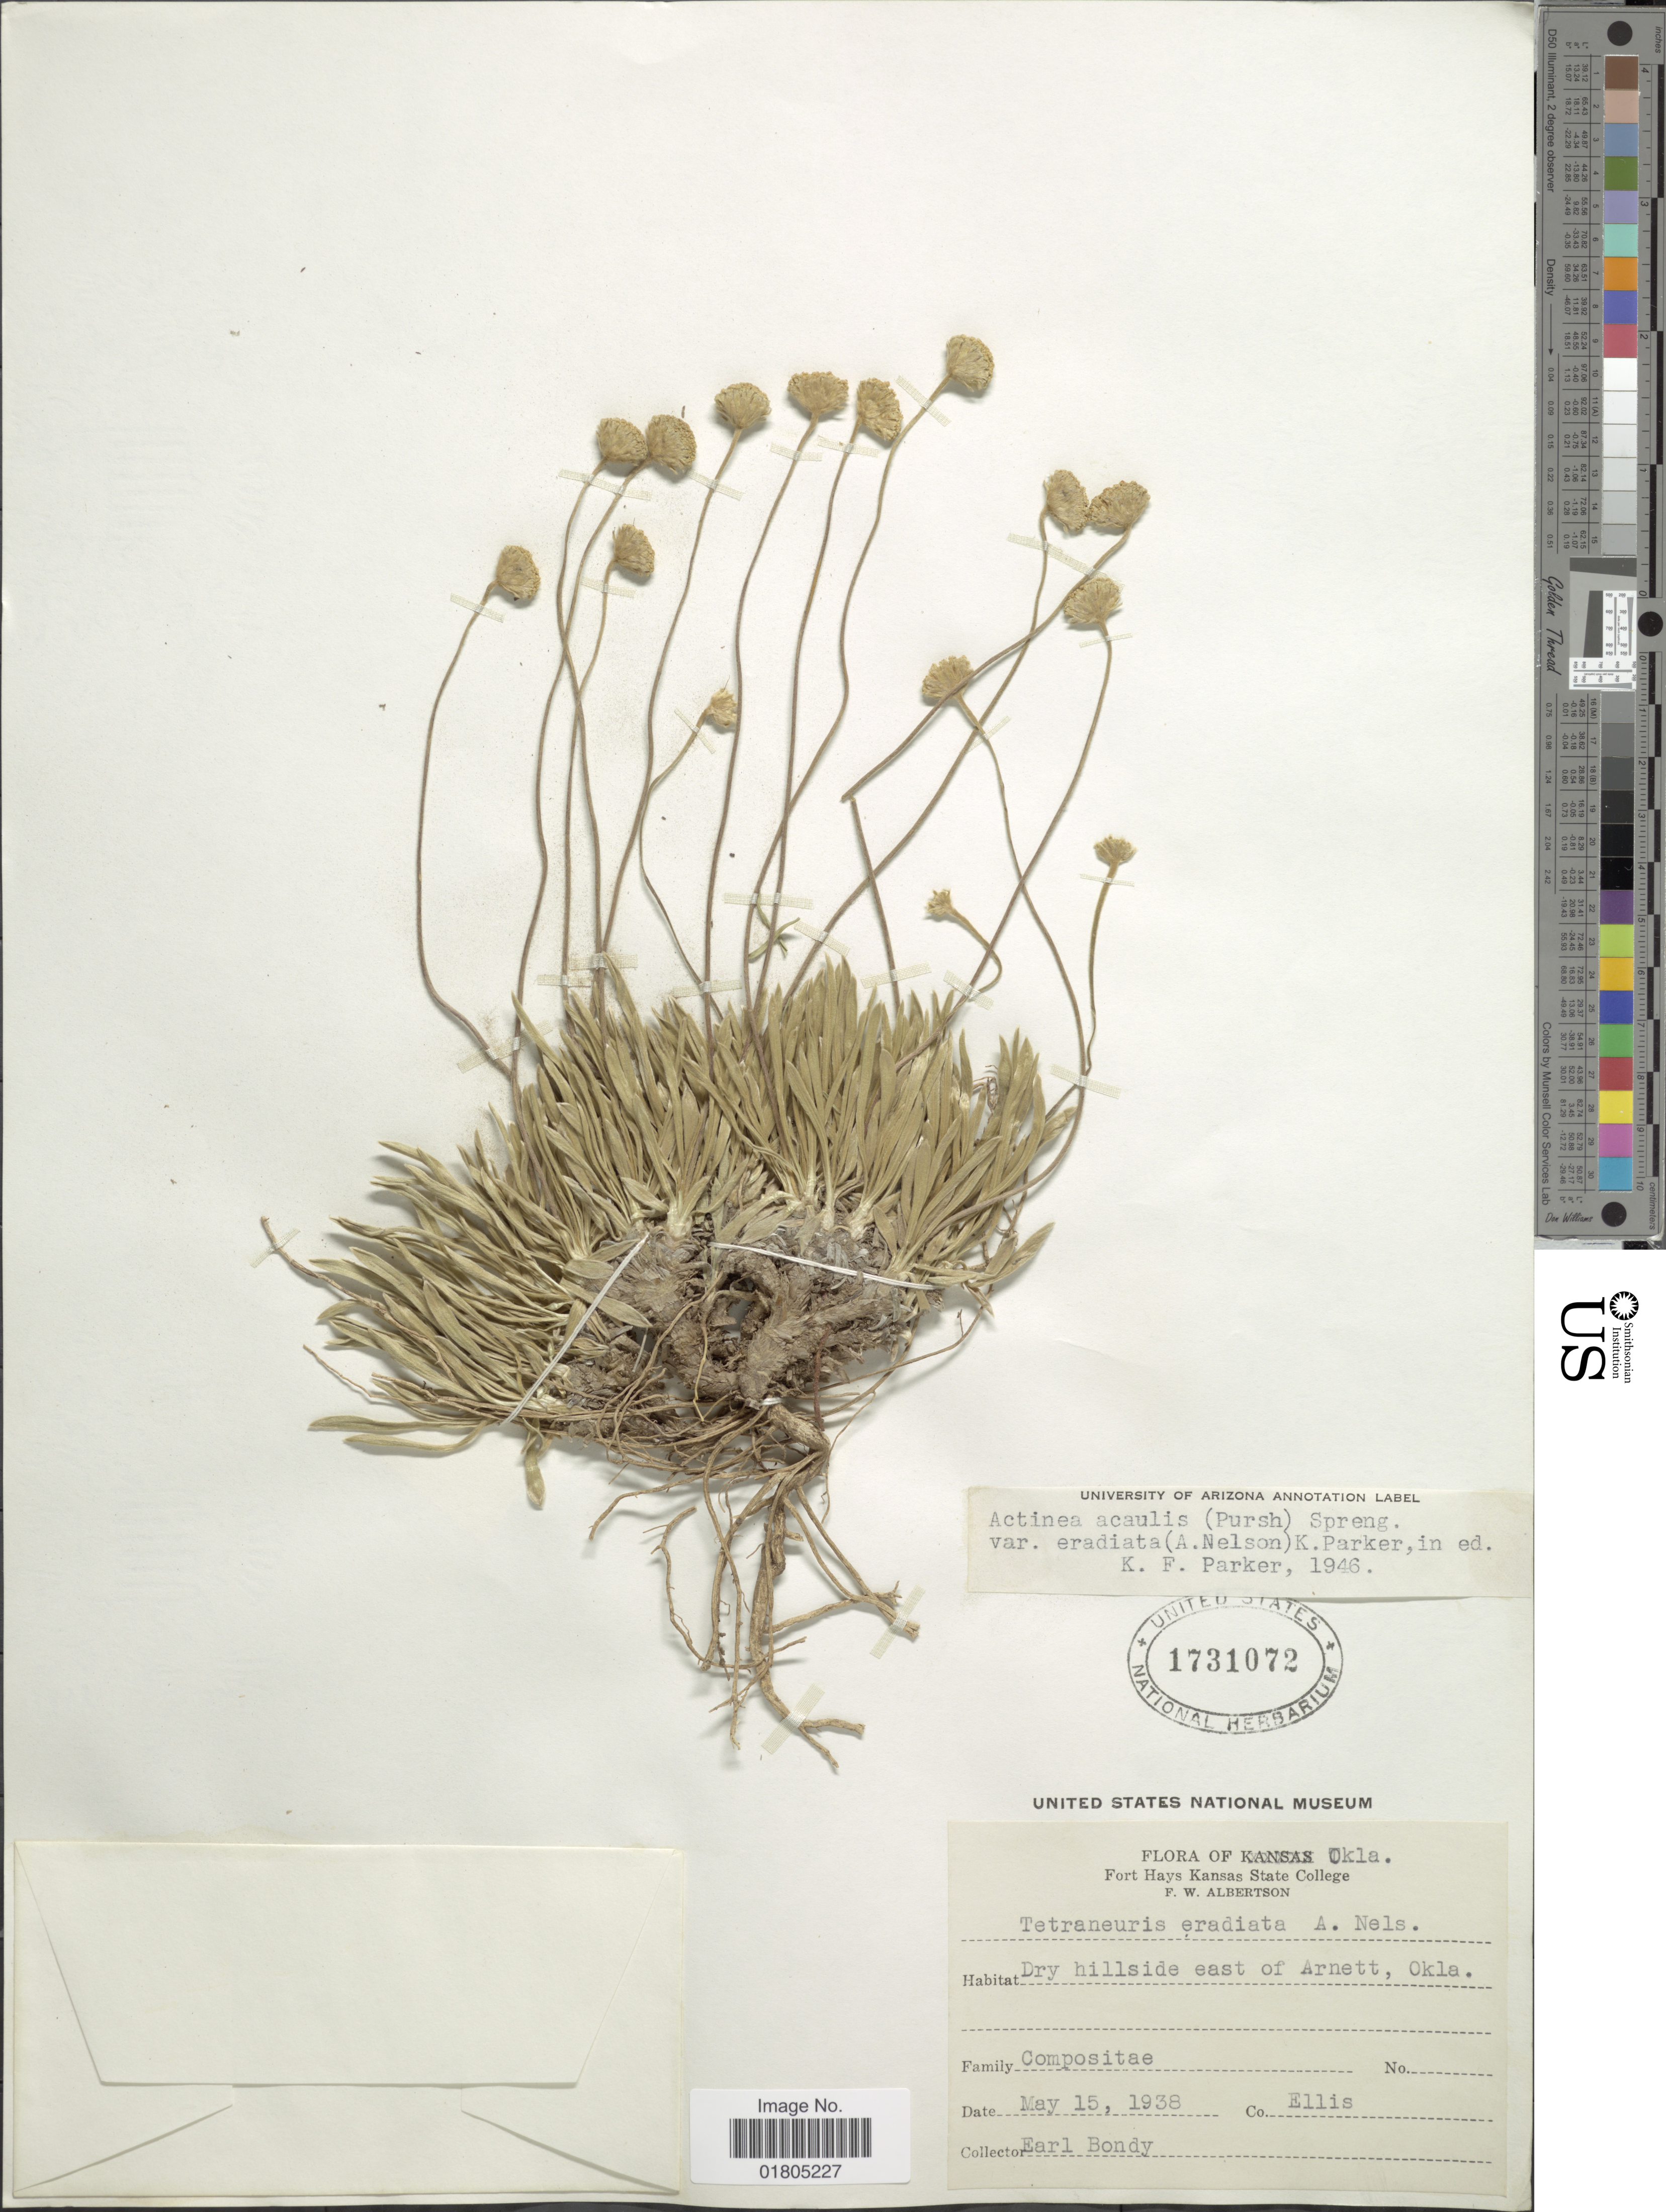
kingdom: Plantae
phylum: Tracheophyta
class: Magnoliopsida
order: Asterales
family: Asteraceae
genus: Actinea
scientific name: Actinea acaulis var. eradiata ( indet)?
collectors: E. Bondy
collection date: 1938-05-15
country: United States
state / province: Oklahoma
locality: Dry hillside east of Arnett, Okla.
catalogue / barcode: US 1731072